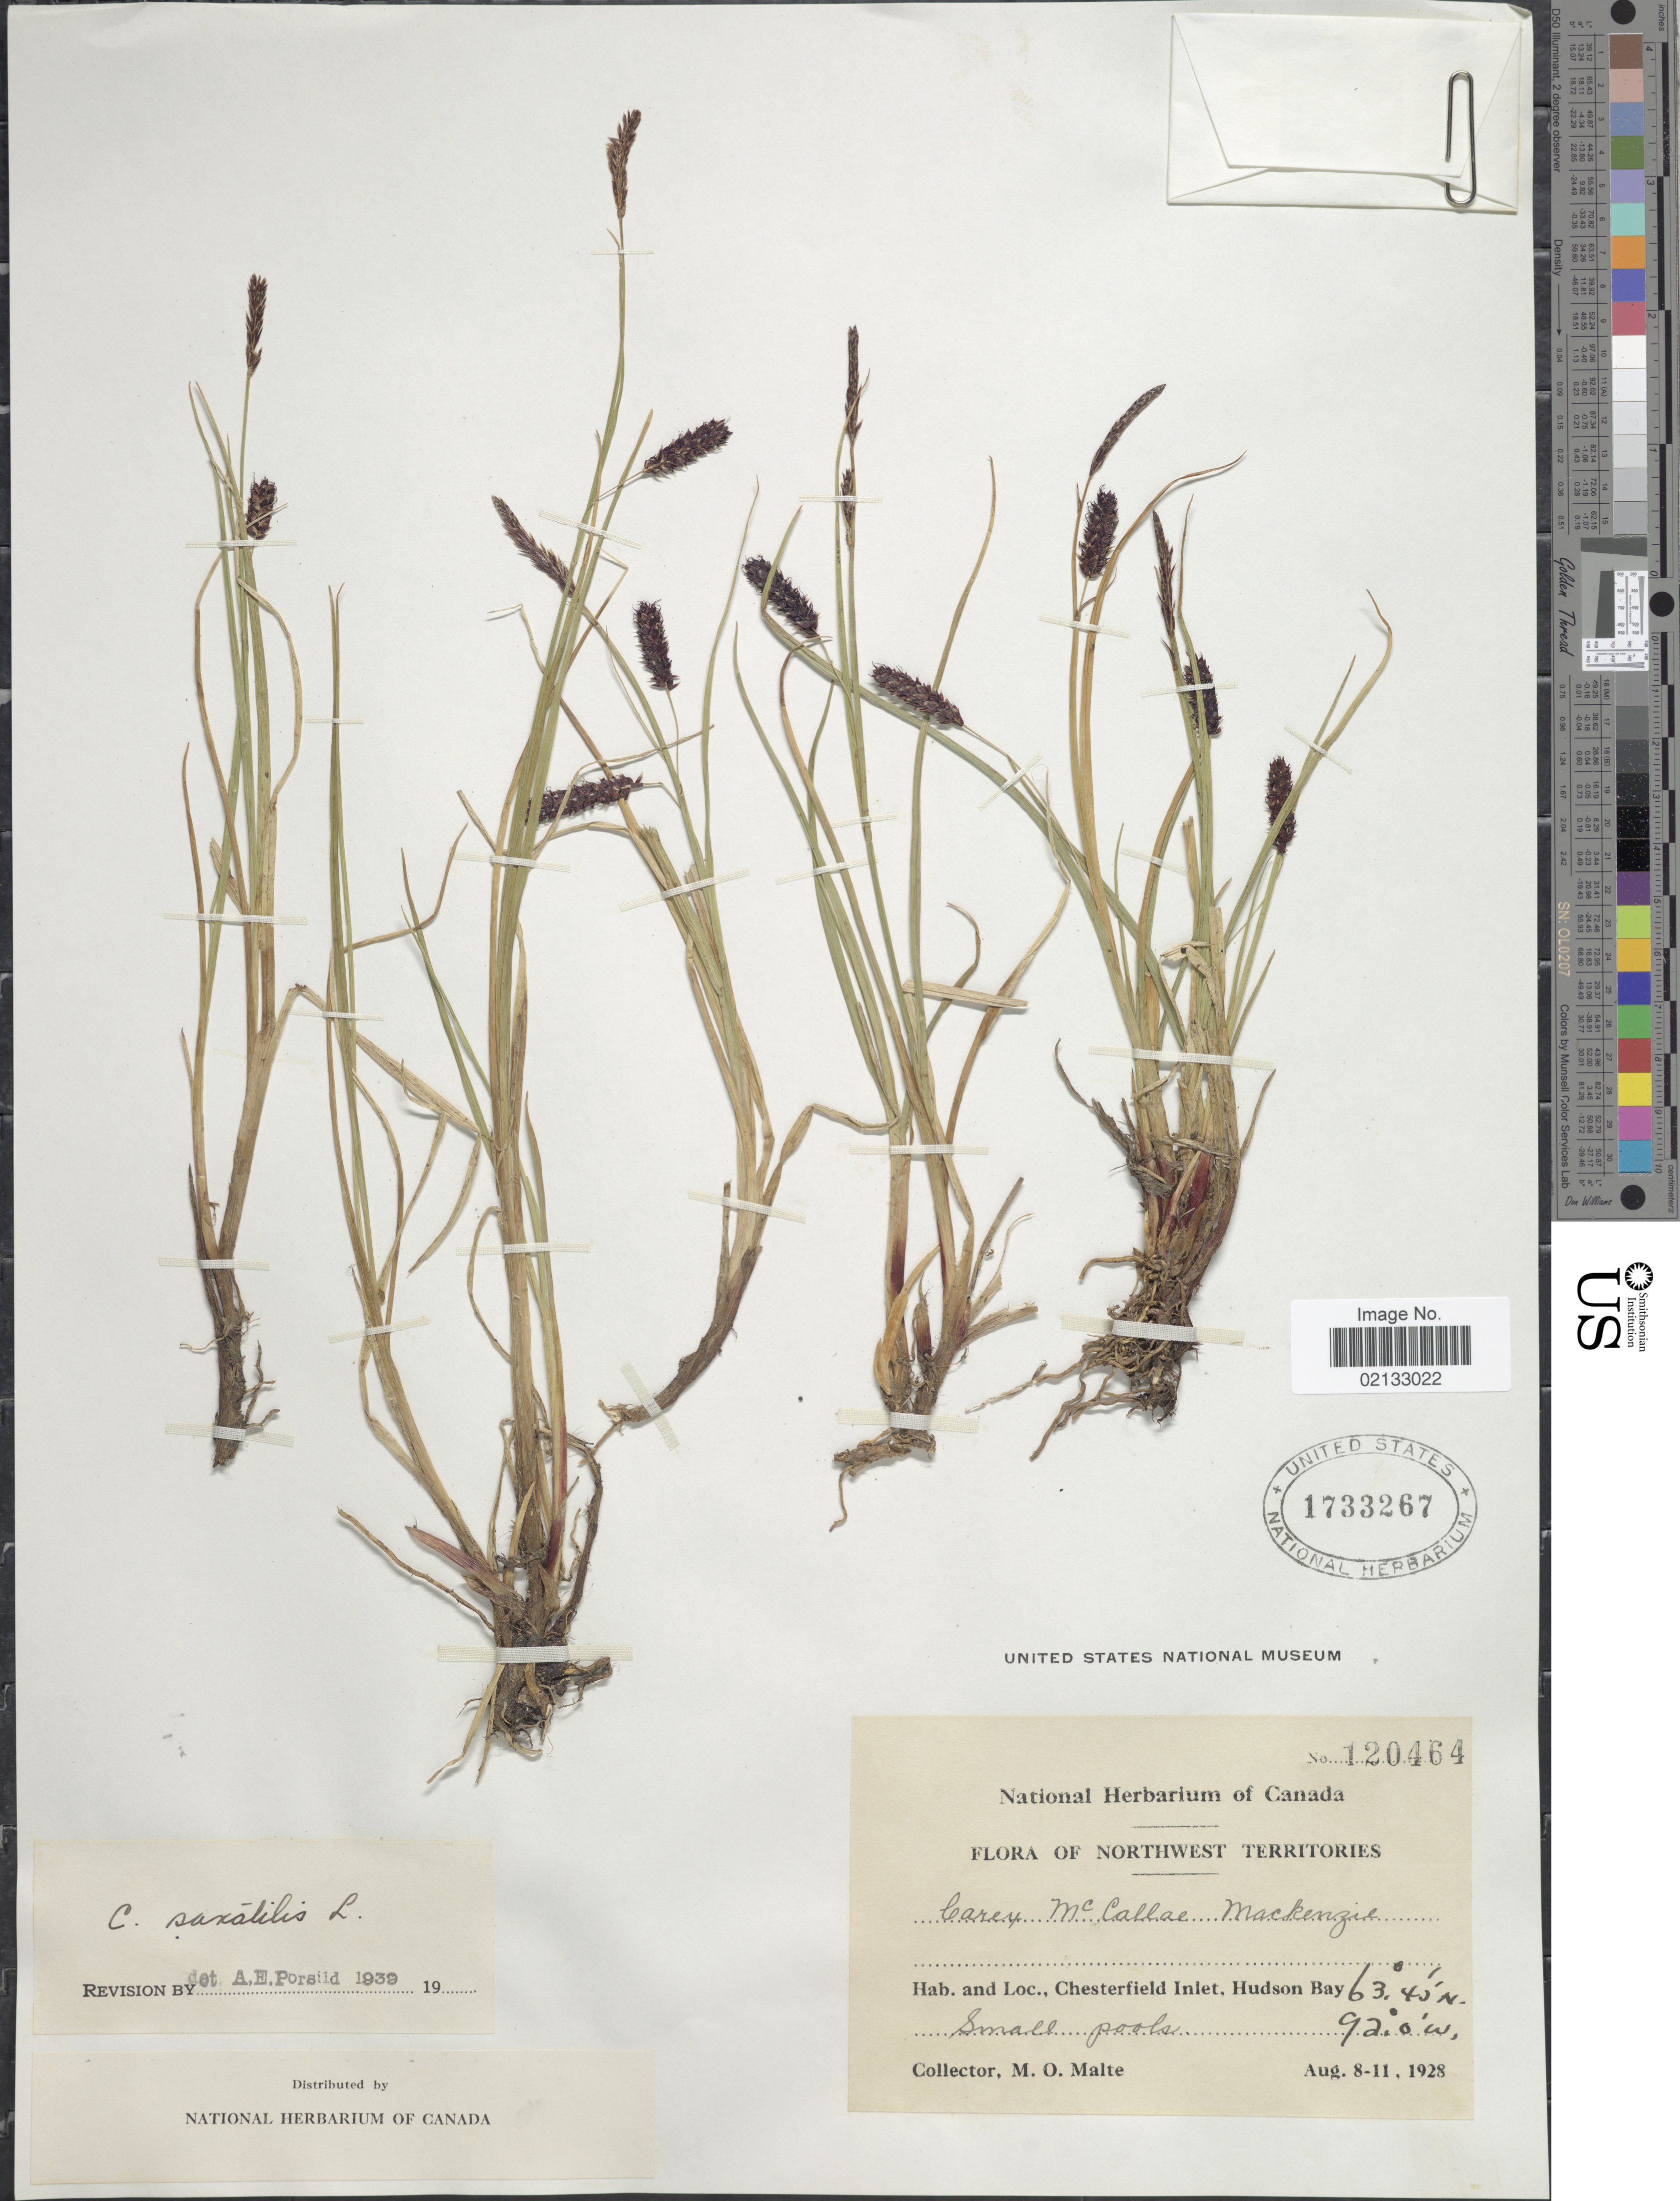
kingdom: Plantae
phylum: Tracheophyta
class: Liliopsida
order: Poales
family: Cyperaceae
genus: Carex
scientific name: Carex saxatilis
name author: L.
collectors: M. O. Malte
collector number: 120464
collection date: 1928-08-08/1928-08-11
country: Canada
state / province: Northwest Territories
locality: Chesterfield Inlet, Hudson Bay. Small pools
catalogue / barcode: US 1733267